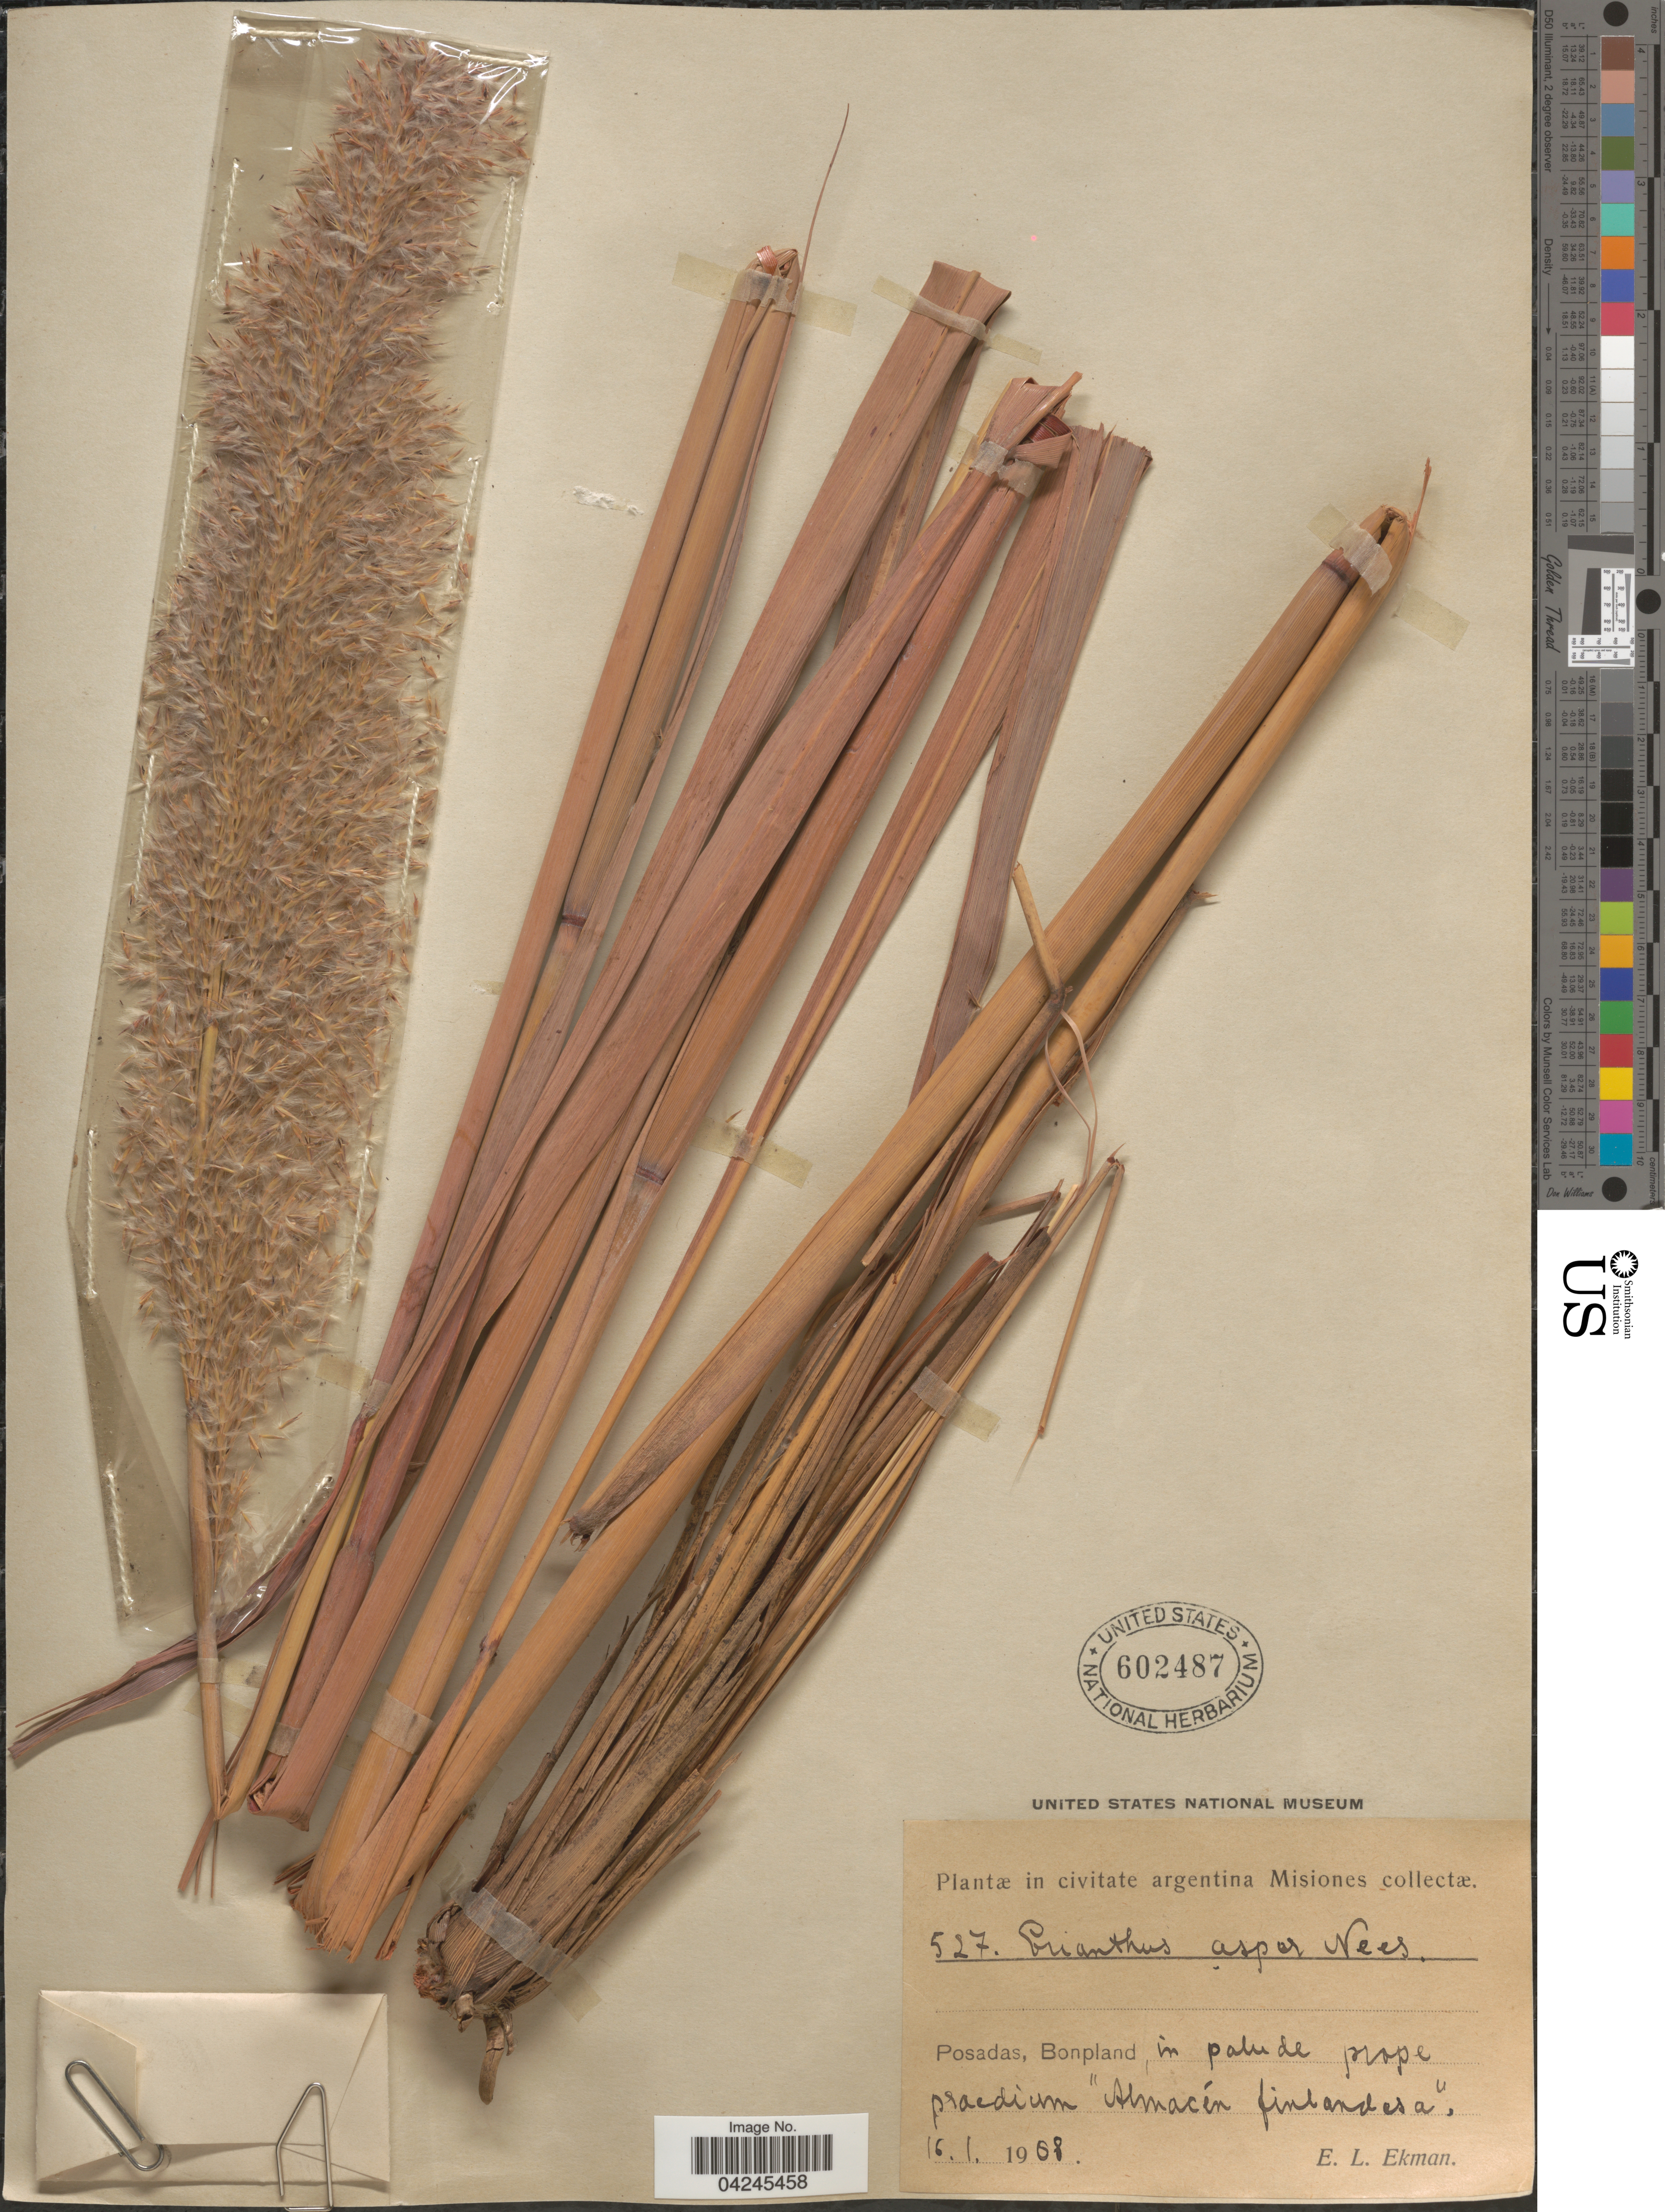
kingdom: Plantae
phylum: Tracheophyta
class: Liliopsida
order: Poales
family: Poaceae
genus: Erianthus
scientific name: Erianthus asper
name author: Nees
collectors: E. L. Ekman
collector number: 527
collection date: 1908-01-16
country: Argentina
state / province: Misiones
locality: Posadas, Bonpland in palude prope praedium "Almacén fenlandesa".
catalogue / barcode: US 602487